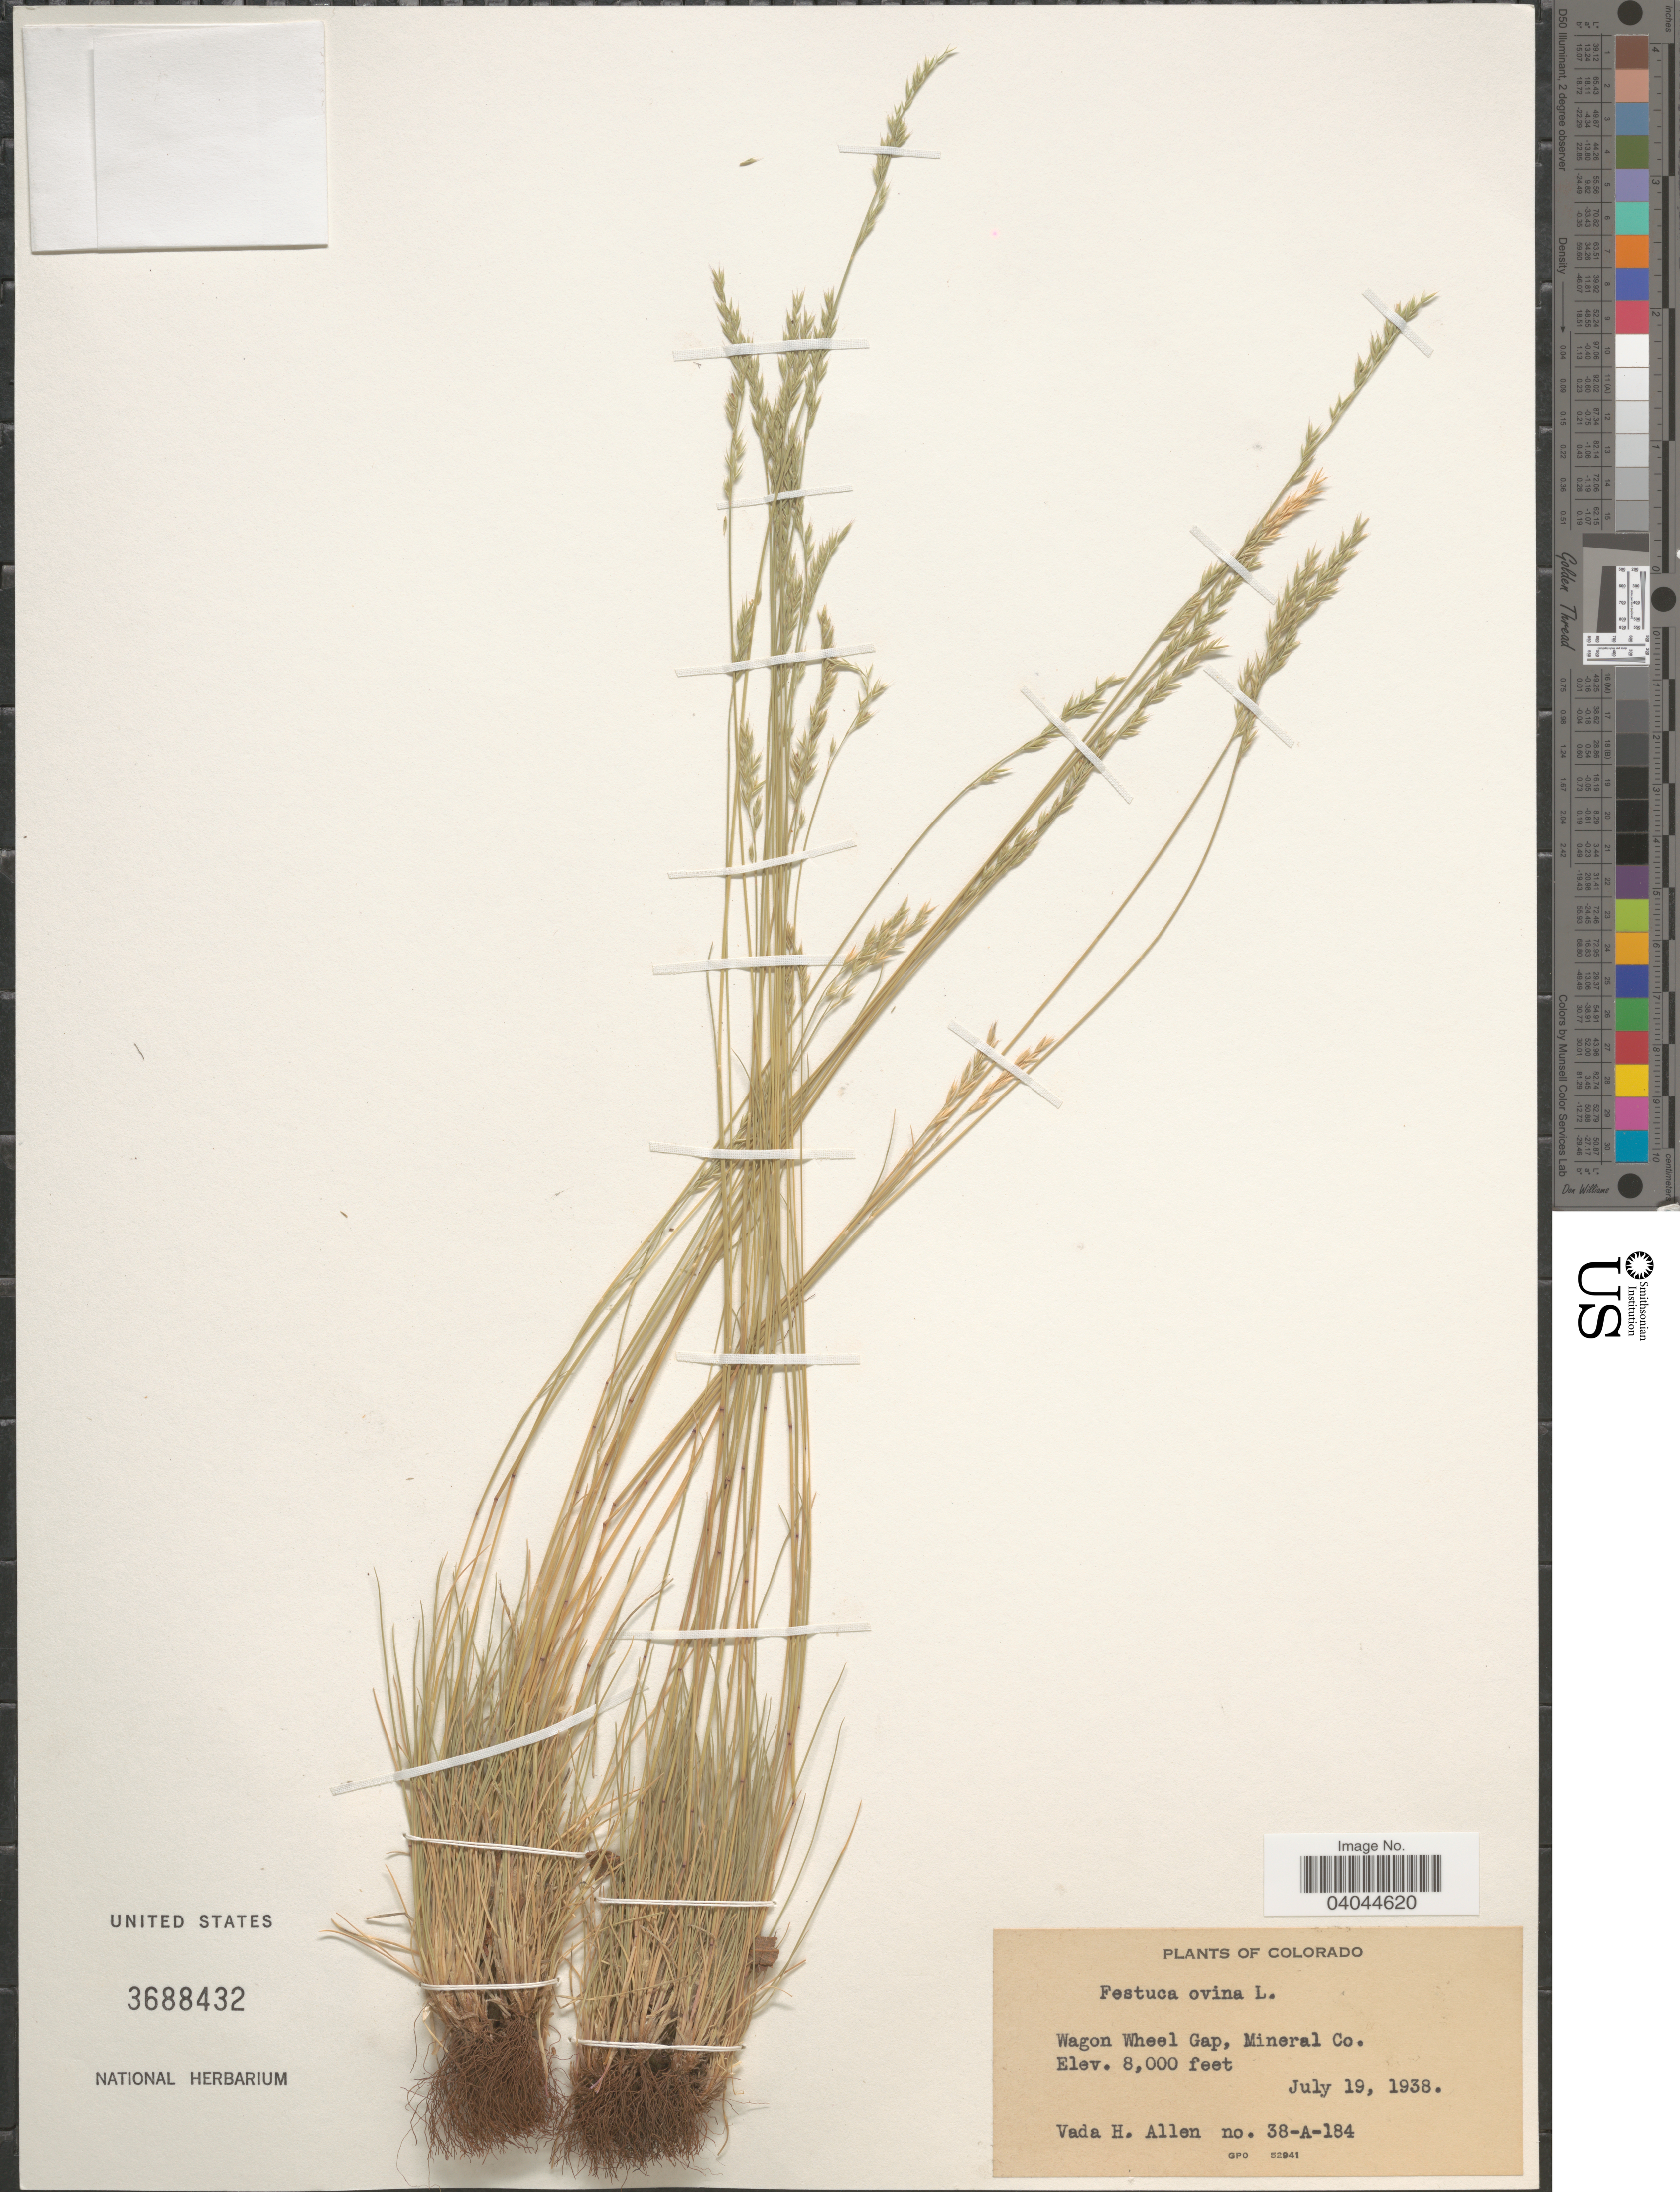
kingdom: Plantae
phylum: Tracheophyta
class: Liliopsida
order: Poales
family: Poaceae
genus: Festuca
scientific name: Festuca ovina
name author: L.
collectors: V. Allen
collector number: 38-A-184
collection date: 1938-07-19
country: United States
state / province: Colorado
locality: Wagon Wheel Gap, Mineral Co.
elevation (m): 2438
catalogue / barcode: US 3688432